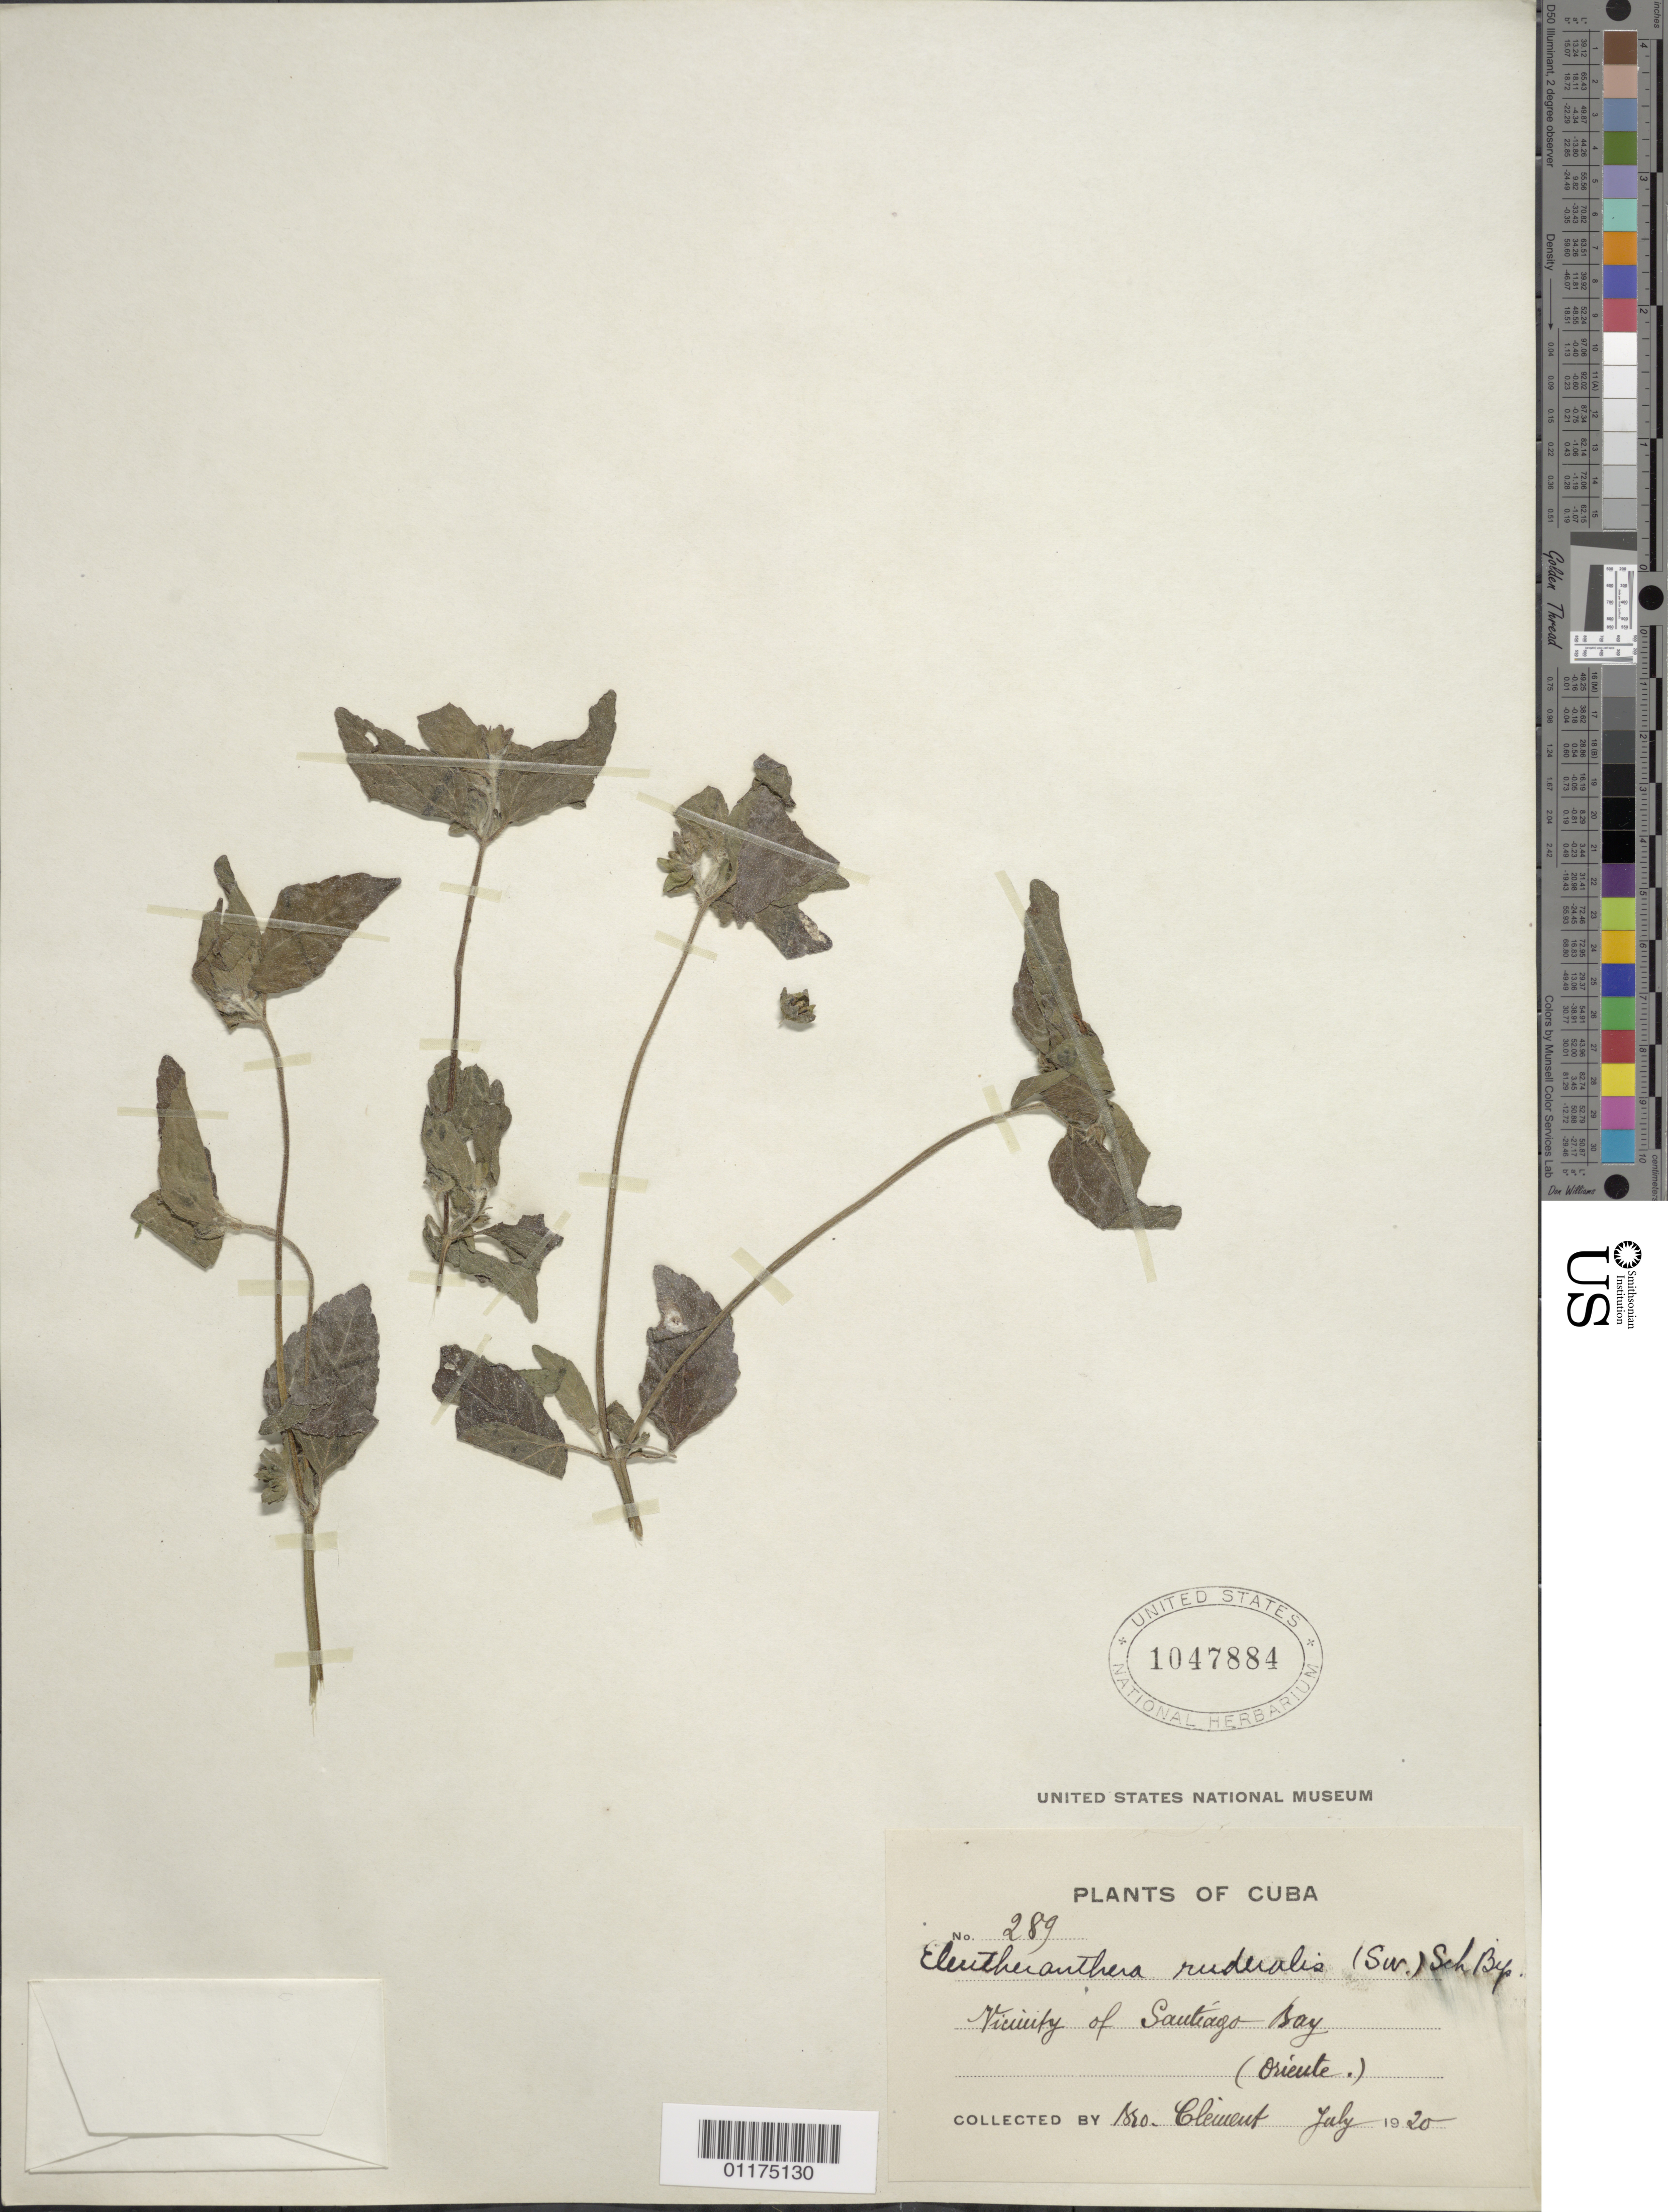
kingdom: Plantae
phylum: Tracheophyta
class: Magnoliopsida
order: Asterales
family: Asteraceae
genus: Eleutheranthera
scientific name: Eleutheranthera ruderalis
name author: (Sw.) Sch. Bip.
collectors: B. Clement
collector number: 289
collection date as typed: Jul 1920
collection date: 1920-07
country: Cuba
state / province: Oriente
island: Cuba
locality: Vicinity of Santiago Bay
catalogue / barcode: US 1047884